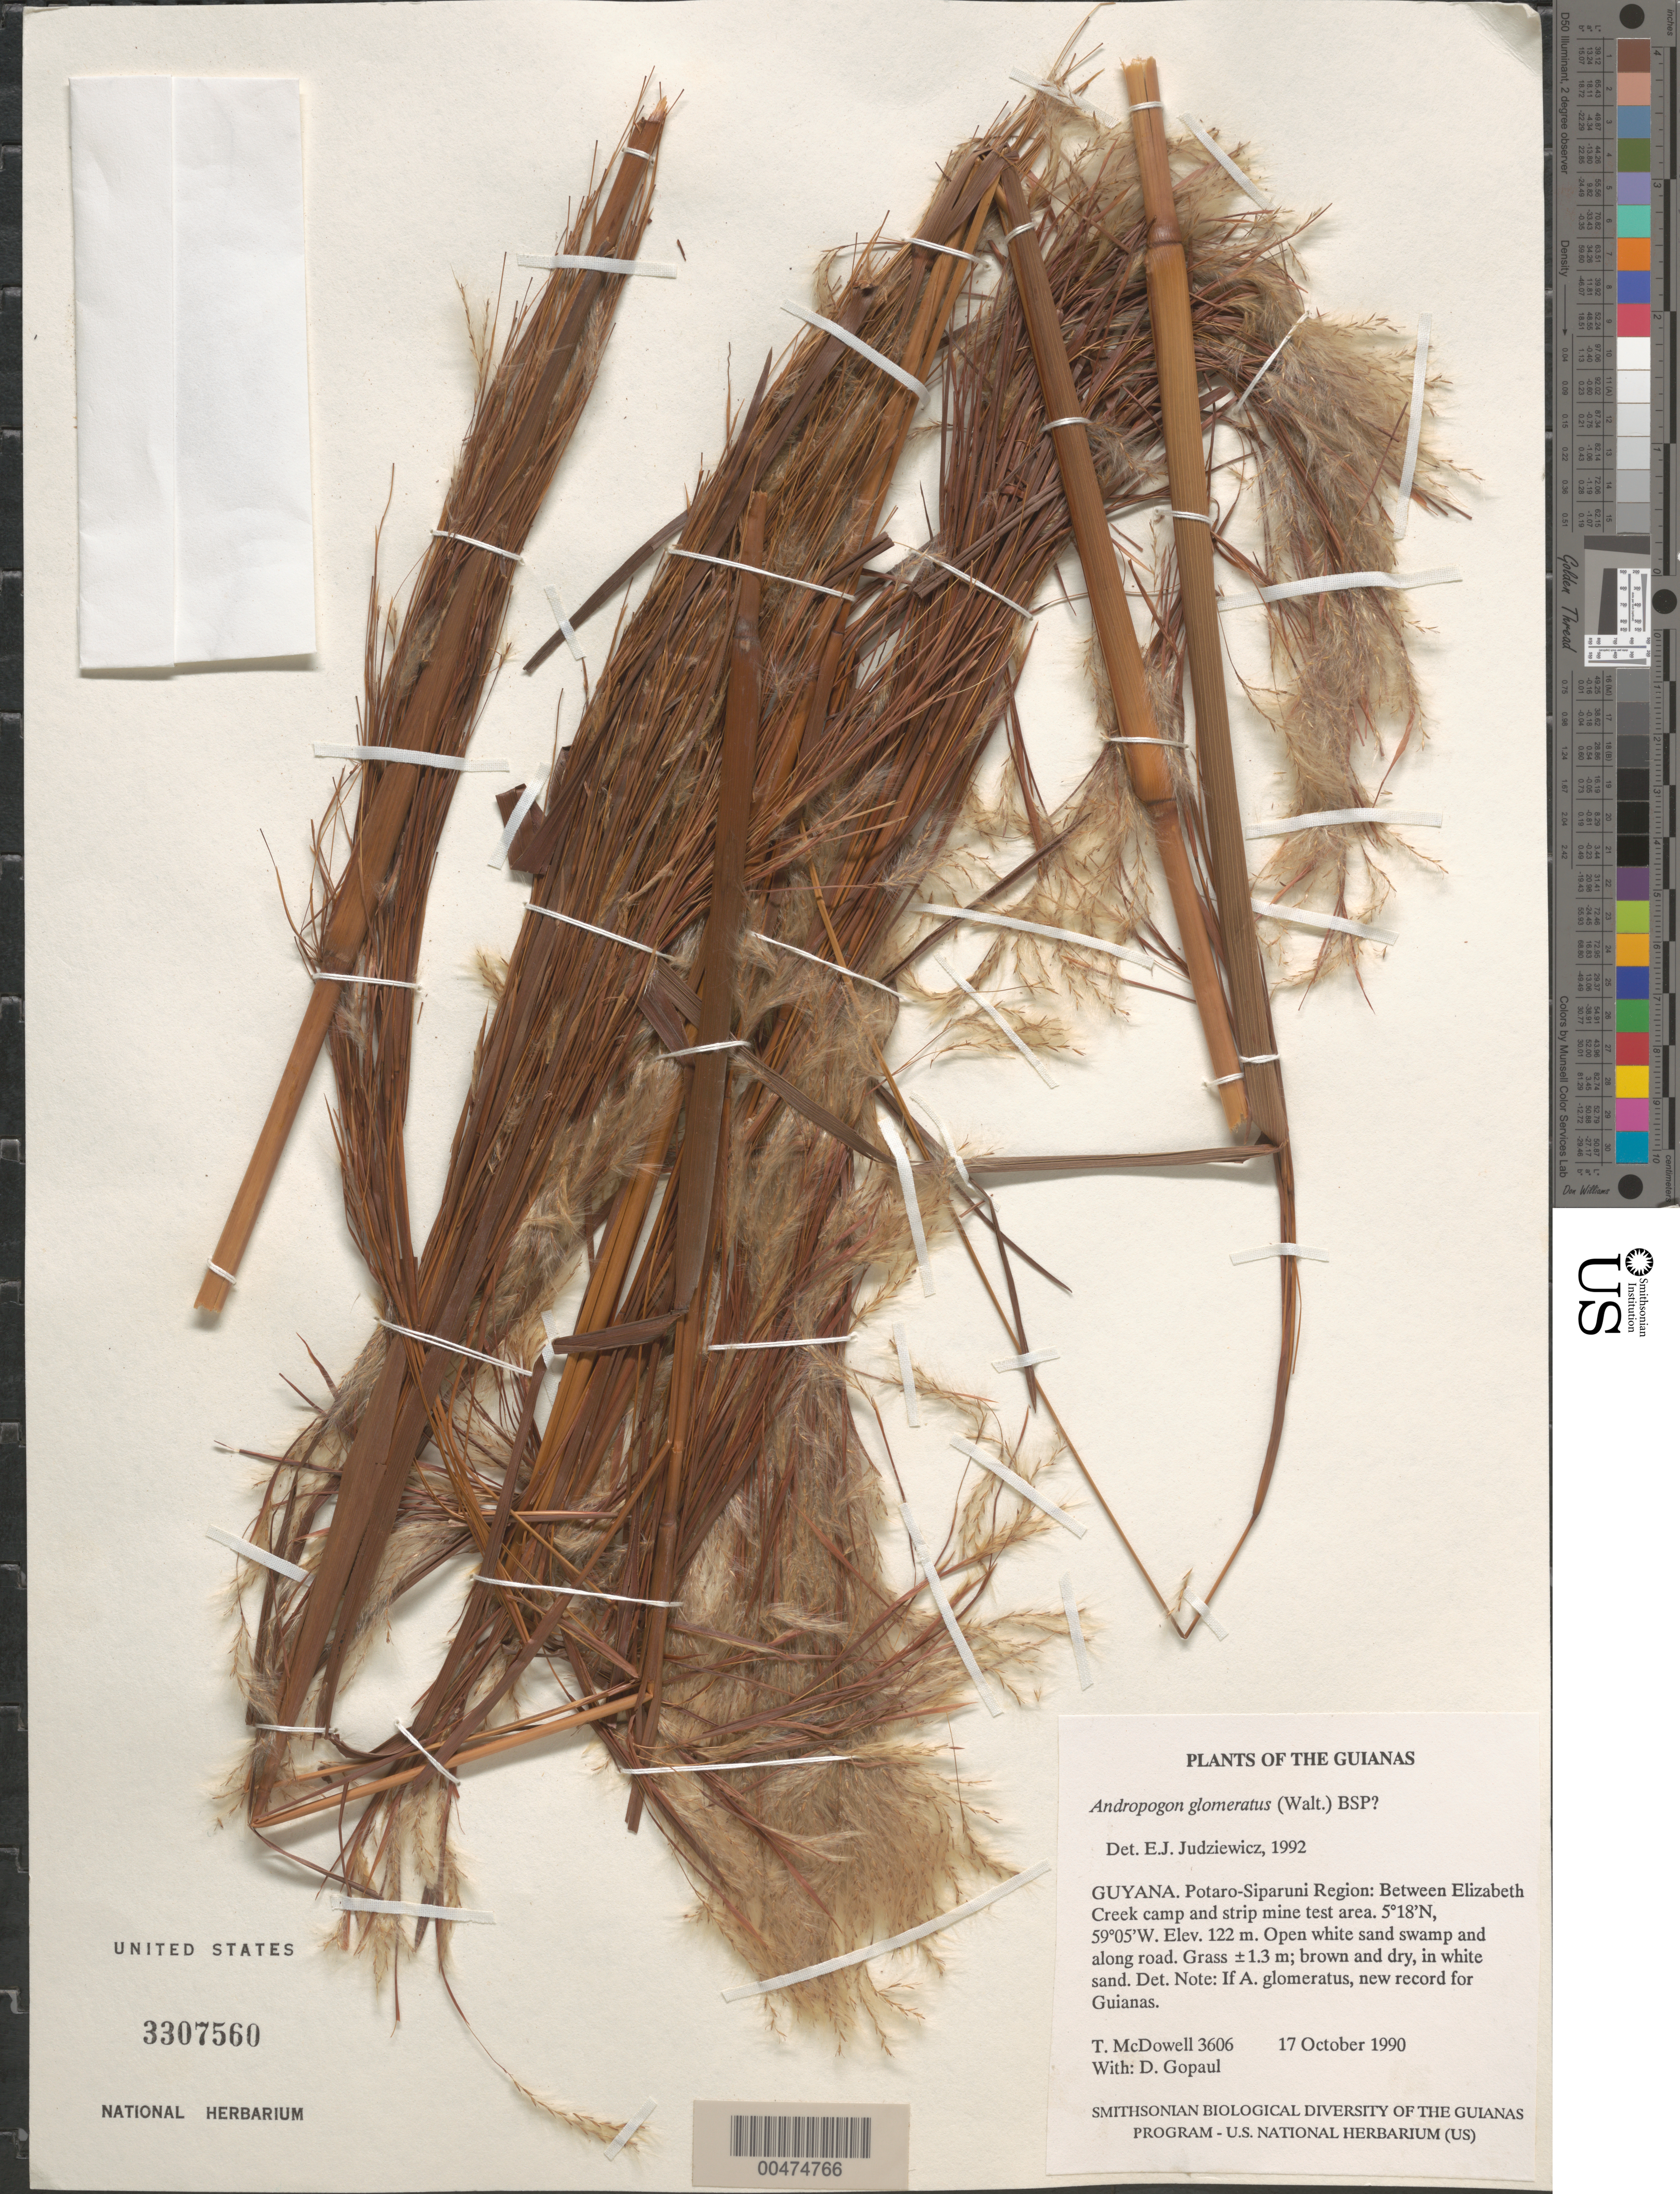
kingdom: Plantae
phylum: Tracheophyta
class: Liliopsida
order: Poales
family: Poaceae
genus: Andropogon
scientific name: Andropogon glomeratus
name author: (Walter) Britton, Stearns & Poggenb.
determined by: Judziewicz, E. J.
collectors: T. McDowell & D. Gopaul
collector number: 3606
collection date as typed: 17 October 1990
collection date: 1990-10-17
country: Guyana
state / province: Potaro-Siparuni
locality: Between Elizabeth Creek camp and strip mine test area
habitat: Open white sand swamp and along road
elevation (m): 122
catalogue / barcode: US 3307560